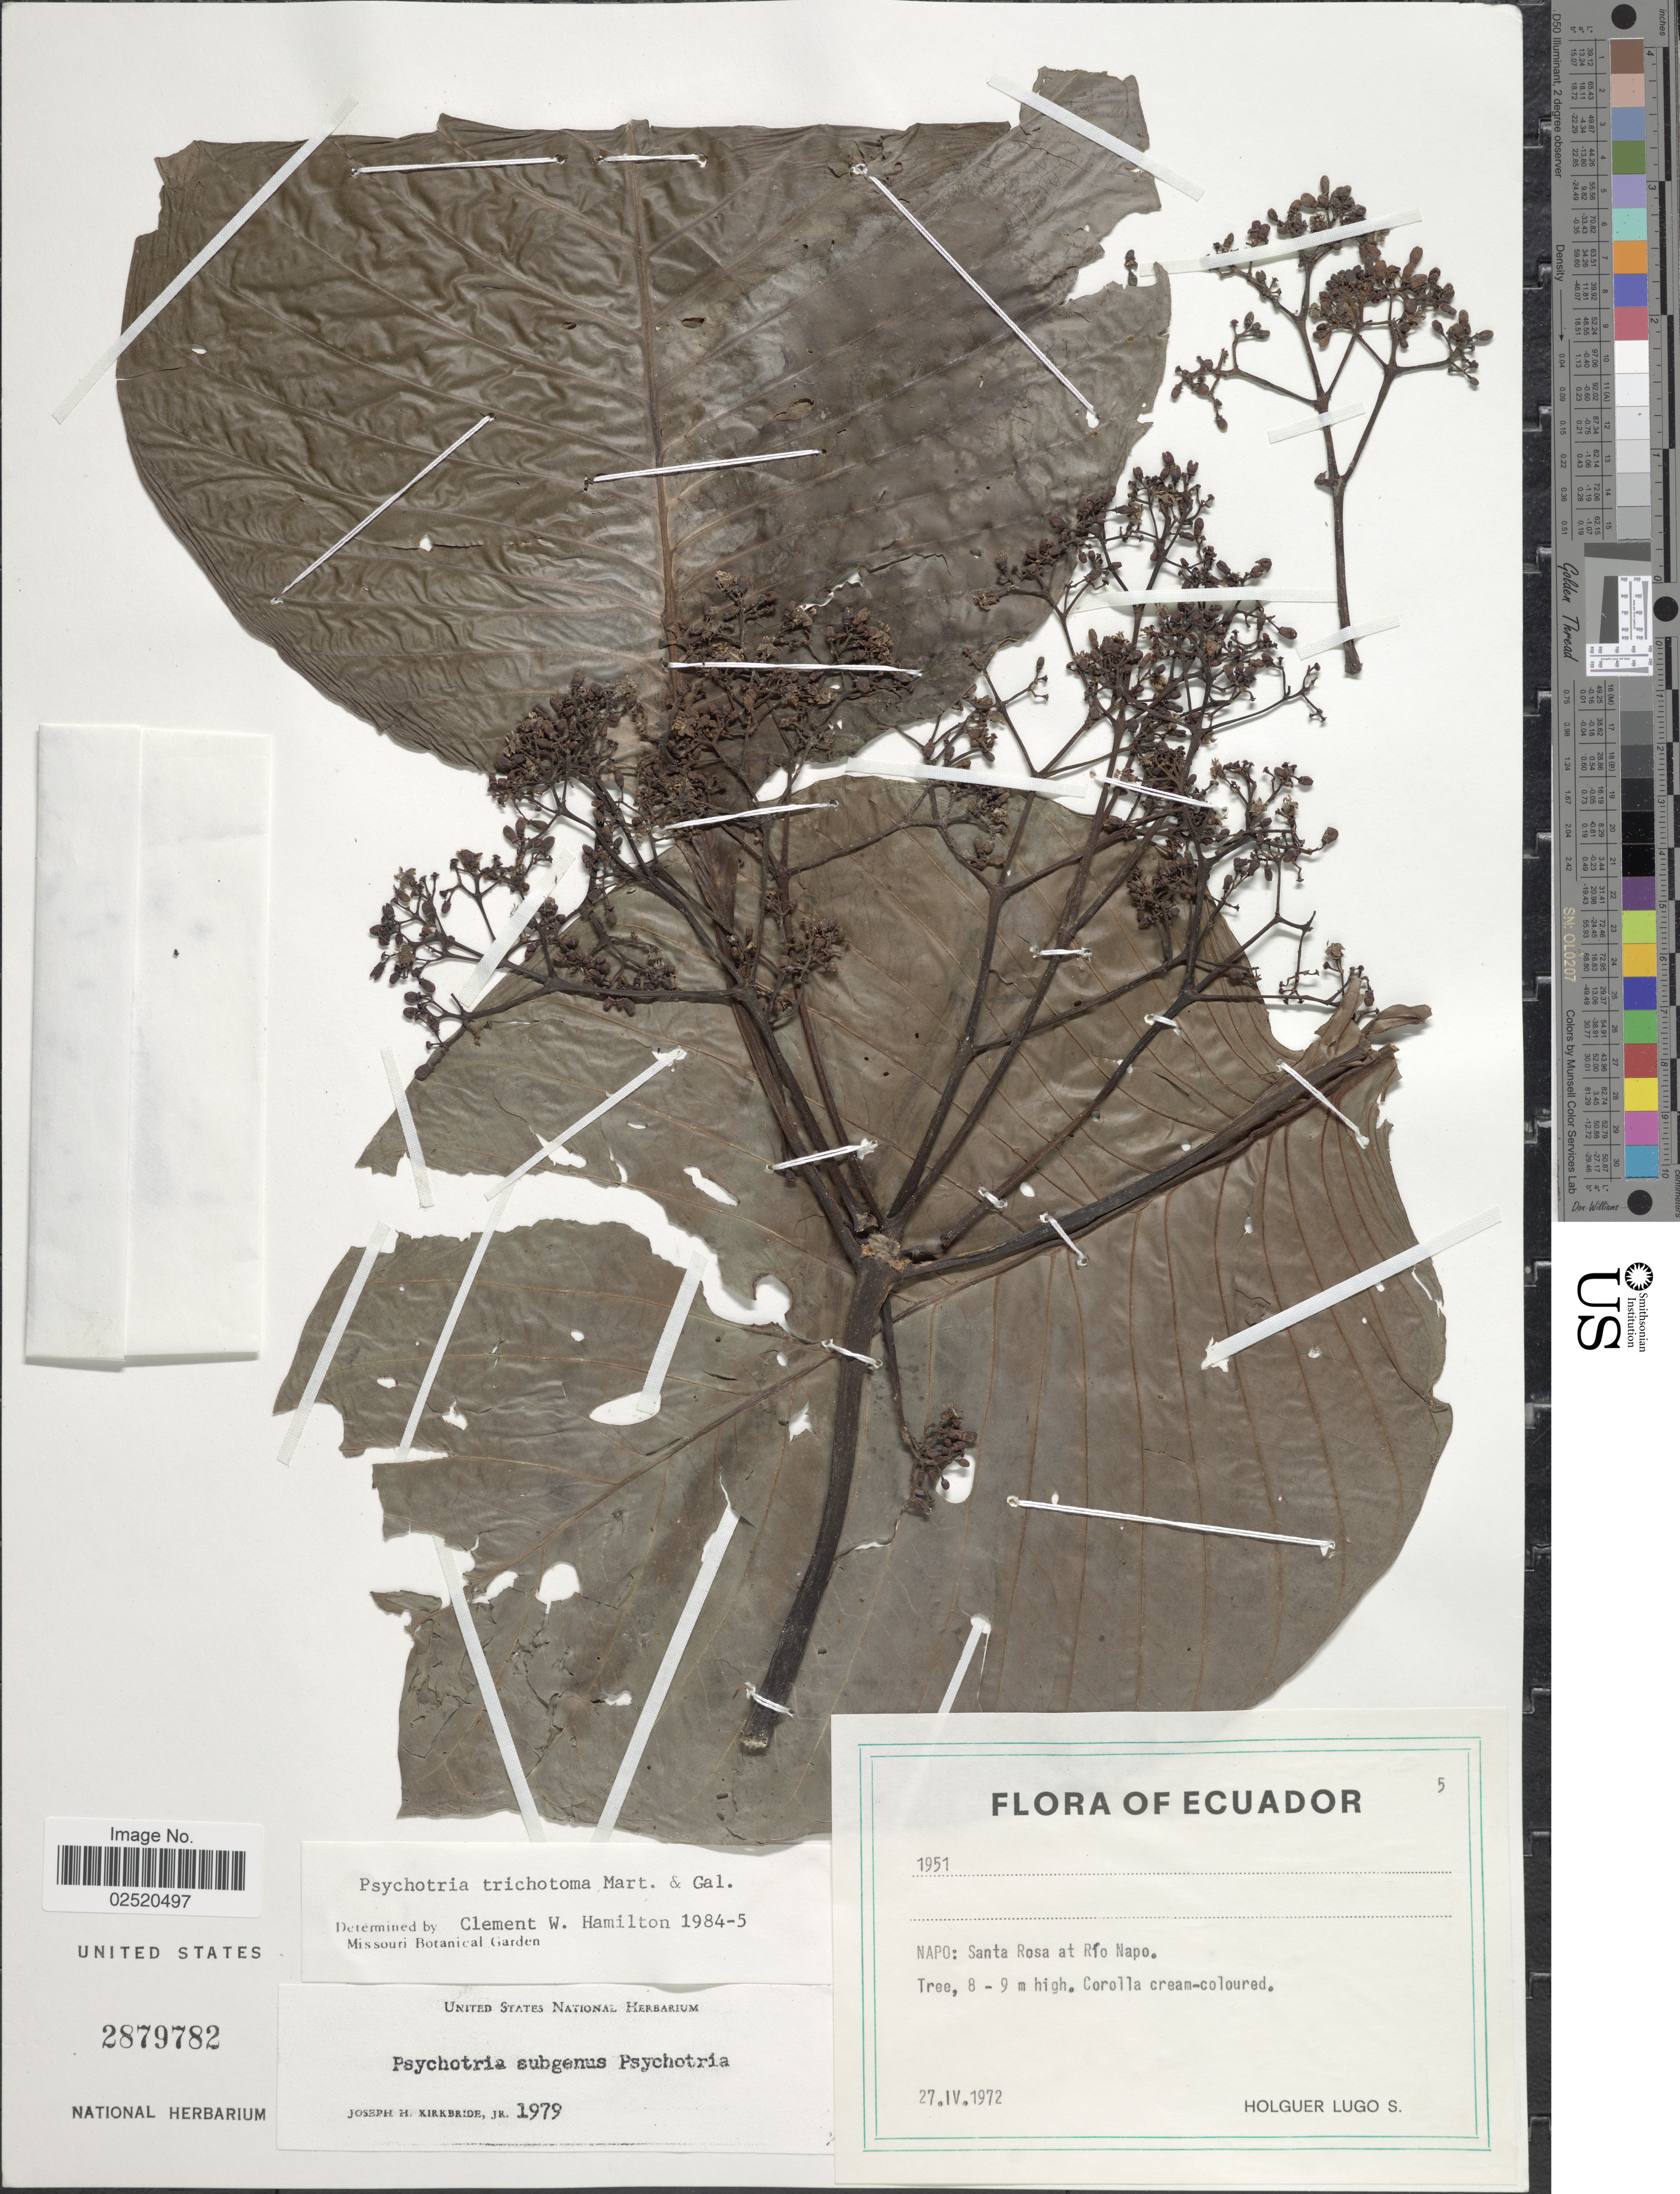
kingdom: Plantae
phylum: Tracheophyta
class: Magnoliopsida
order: Gentianales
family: Rubiaceae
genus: Psychotria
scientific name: Psychotria trichotoma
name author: M. Martens & Galeotti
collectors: H. Lugo S.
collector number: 1951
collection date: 1972-04-27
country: Ecuador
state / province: Napo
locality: Santa Rosa at Río Napo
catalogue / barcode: US 2879782